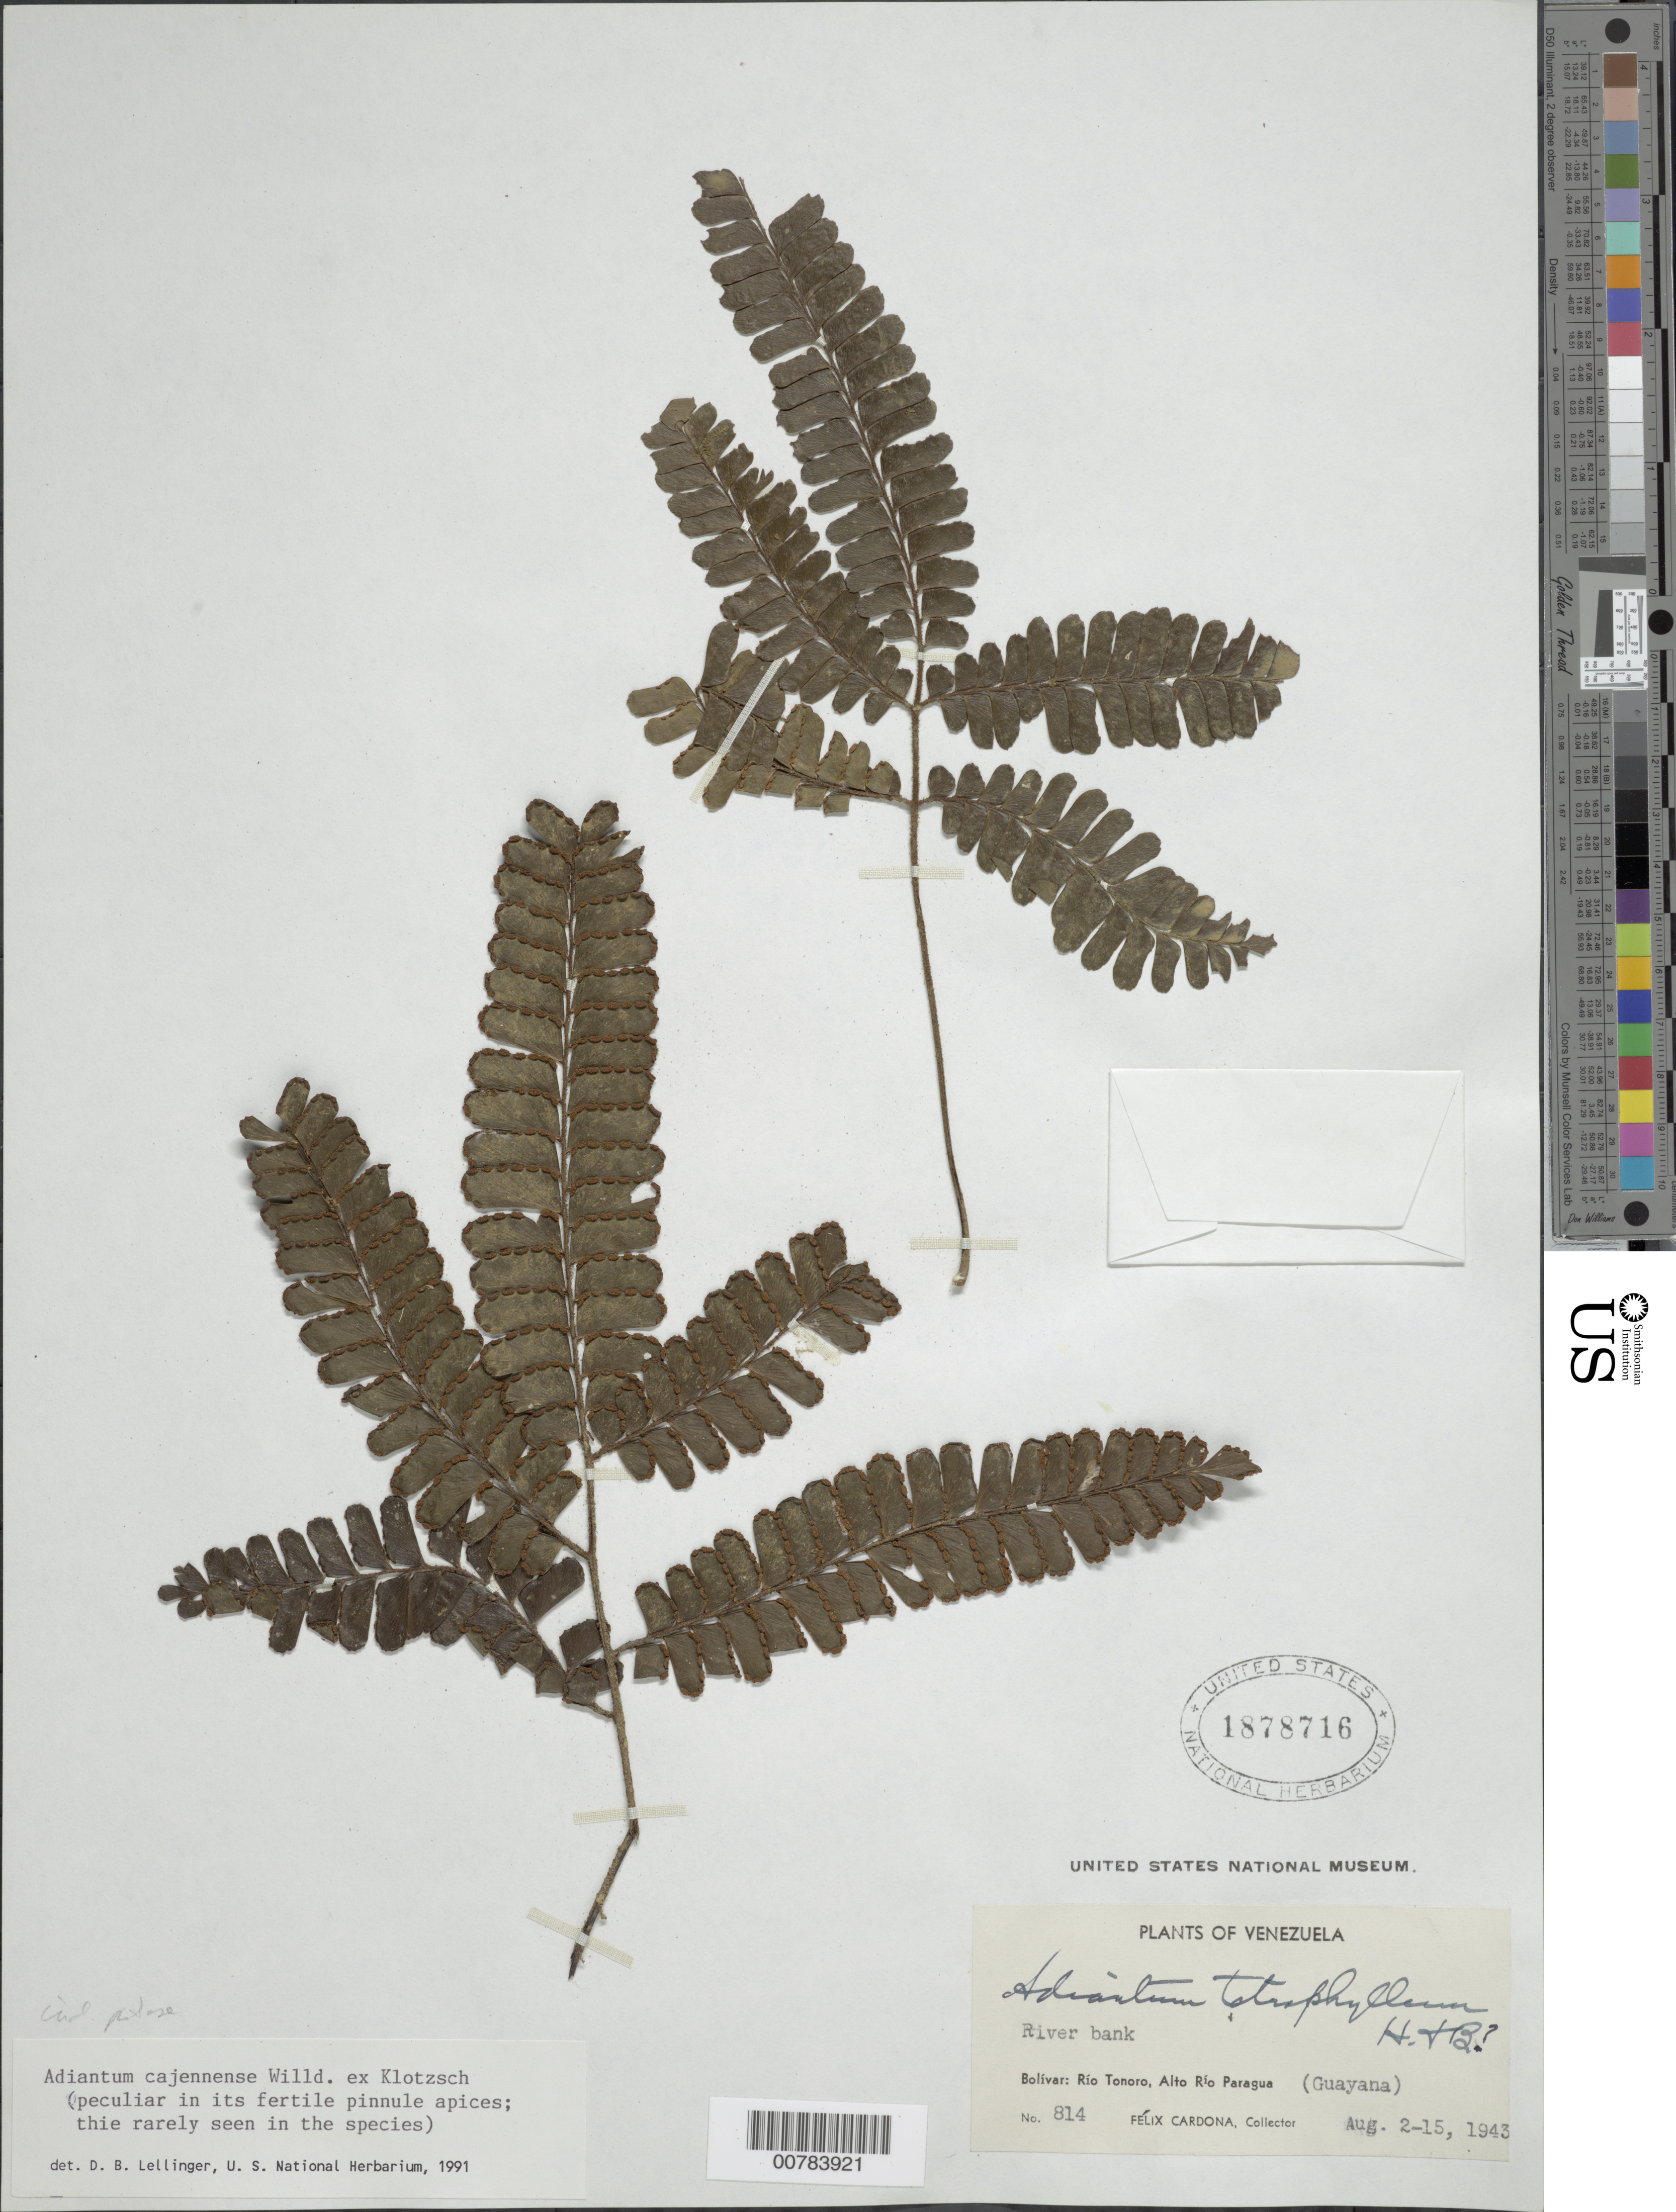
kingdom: Plantae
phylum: Tracheophyta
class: Polypodiopsida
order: Polypodiales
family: Pteridaceae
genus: Adiantum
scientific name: Adiantum cajennense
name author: Willd. ex Klotzsch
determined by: Lellinger, David B., (BOT), Smithsonian Institution - National Museum of Natural History (UNITED STATES)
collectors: F. Cardona Puig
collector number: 814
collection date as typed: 2-Aug-43 to 15-Aug-43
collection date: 1943-08-02/1943-08-15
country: Venezuela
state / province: Bolívar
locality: Alto Río Paragua, Río Tonoro (Guayana)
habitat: Riverbank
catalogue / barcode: US 1878716